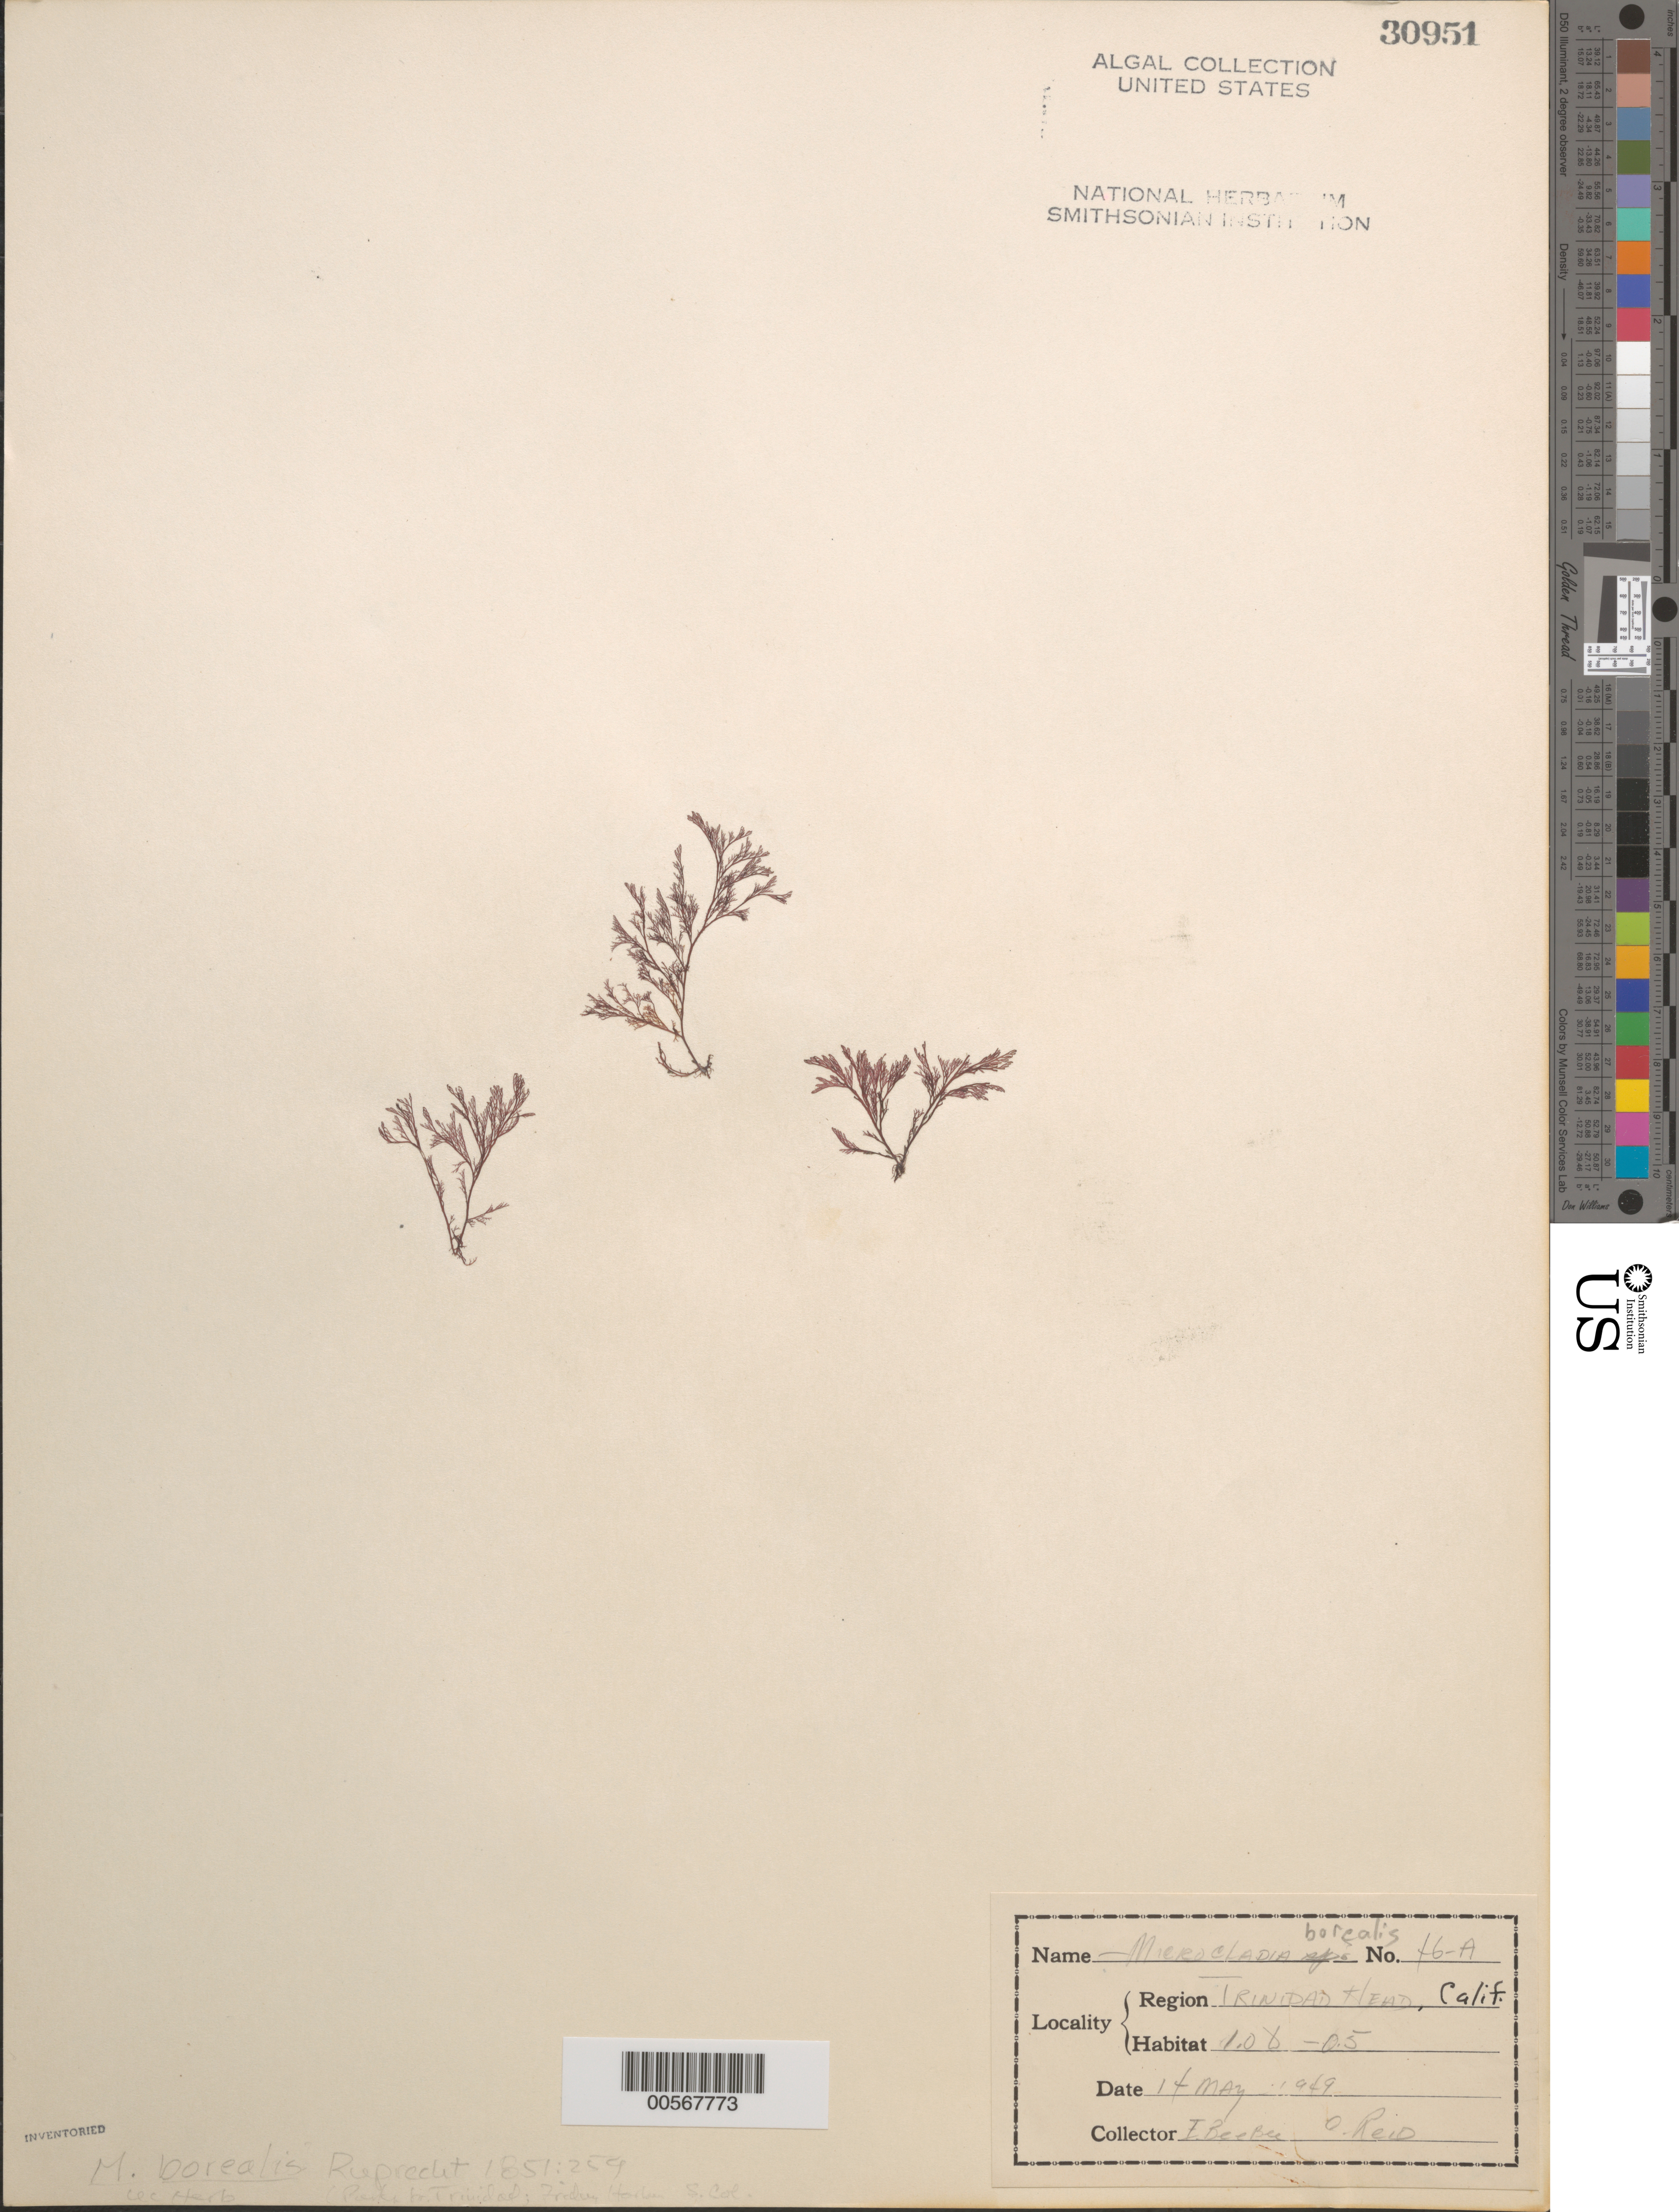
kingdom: Plantae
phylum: Rhodophyta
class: Florideophyceae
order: Ceramiales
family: Ceramiaceae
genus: Microcladia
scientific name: Microcladia borealis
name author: Rupr.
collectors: E. Beebe & C. Reid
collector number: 46-a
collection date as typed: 14 May 1949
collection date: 1949-05-14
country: United States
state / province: California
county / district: Humboldt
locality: Trinidad Head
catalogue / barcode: US 30951